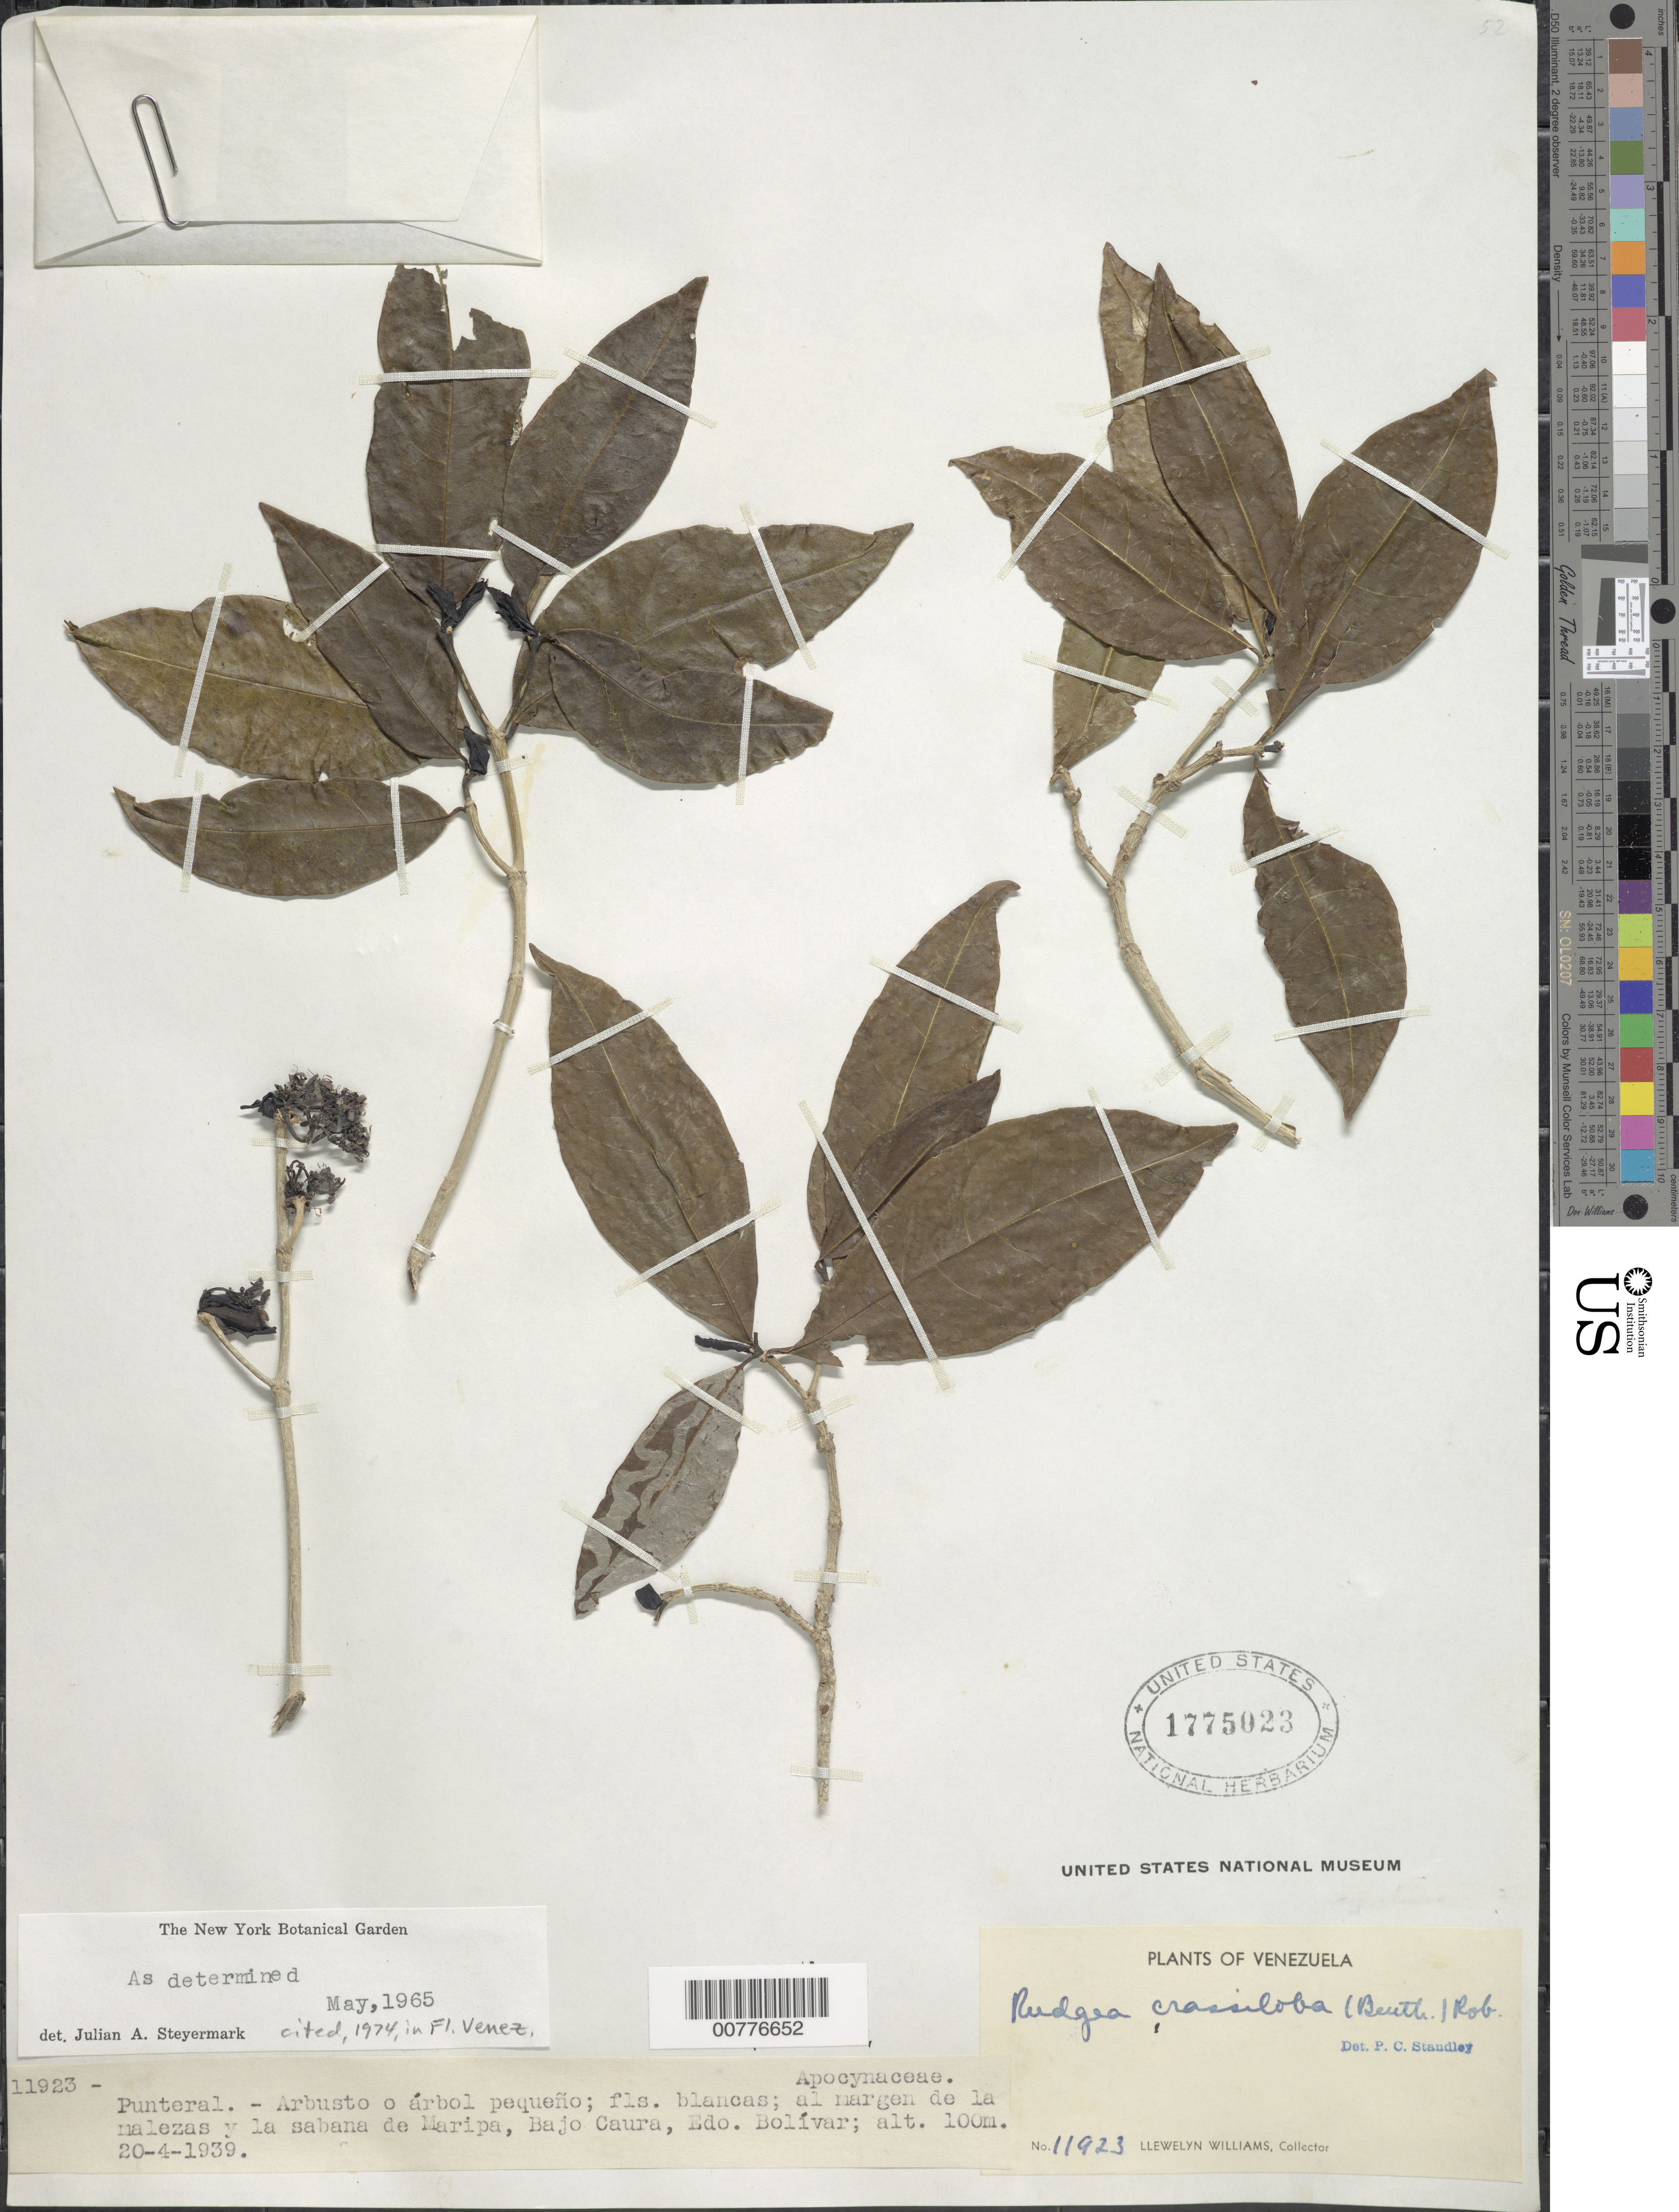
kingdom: Plantae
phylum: Tracheophyta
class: Magnoliopsida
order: Gentianales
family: Rubiaceae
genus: Rudgea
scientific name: Rudgea crassiloba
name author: (Benth.) B.L. Rob.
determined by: Steyermark, Julian A., (VEN)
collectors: Ll. Williams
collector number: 11923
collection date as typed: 20-Apr-39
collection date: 1939-04-20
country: Venezuela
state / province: Bolívar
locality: Maripa, Bajo Caura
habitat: Margen de la malezas y la sabana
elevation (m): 100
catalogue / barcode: US 1775023